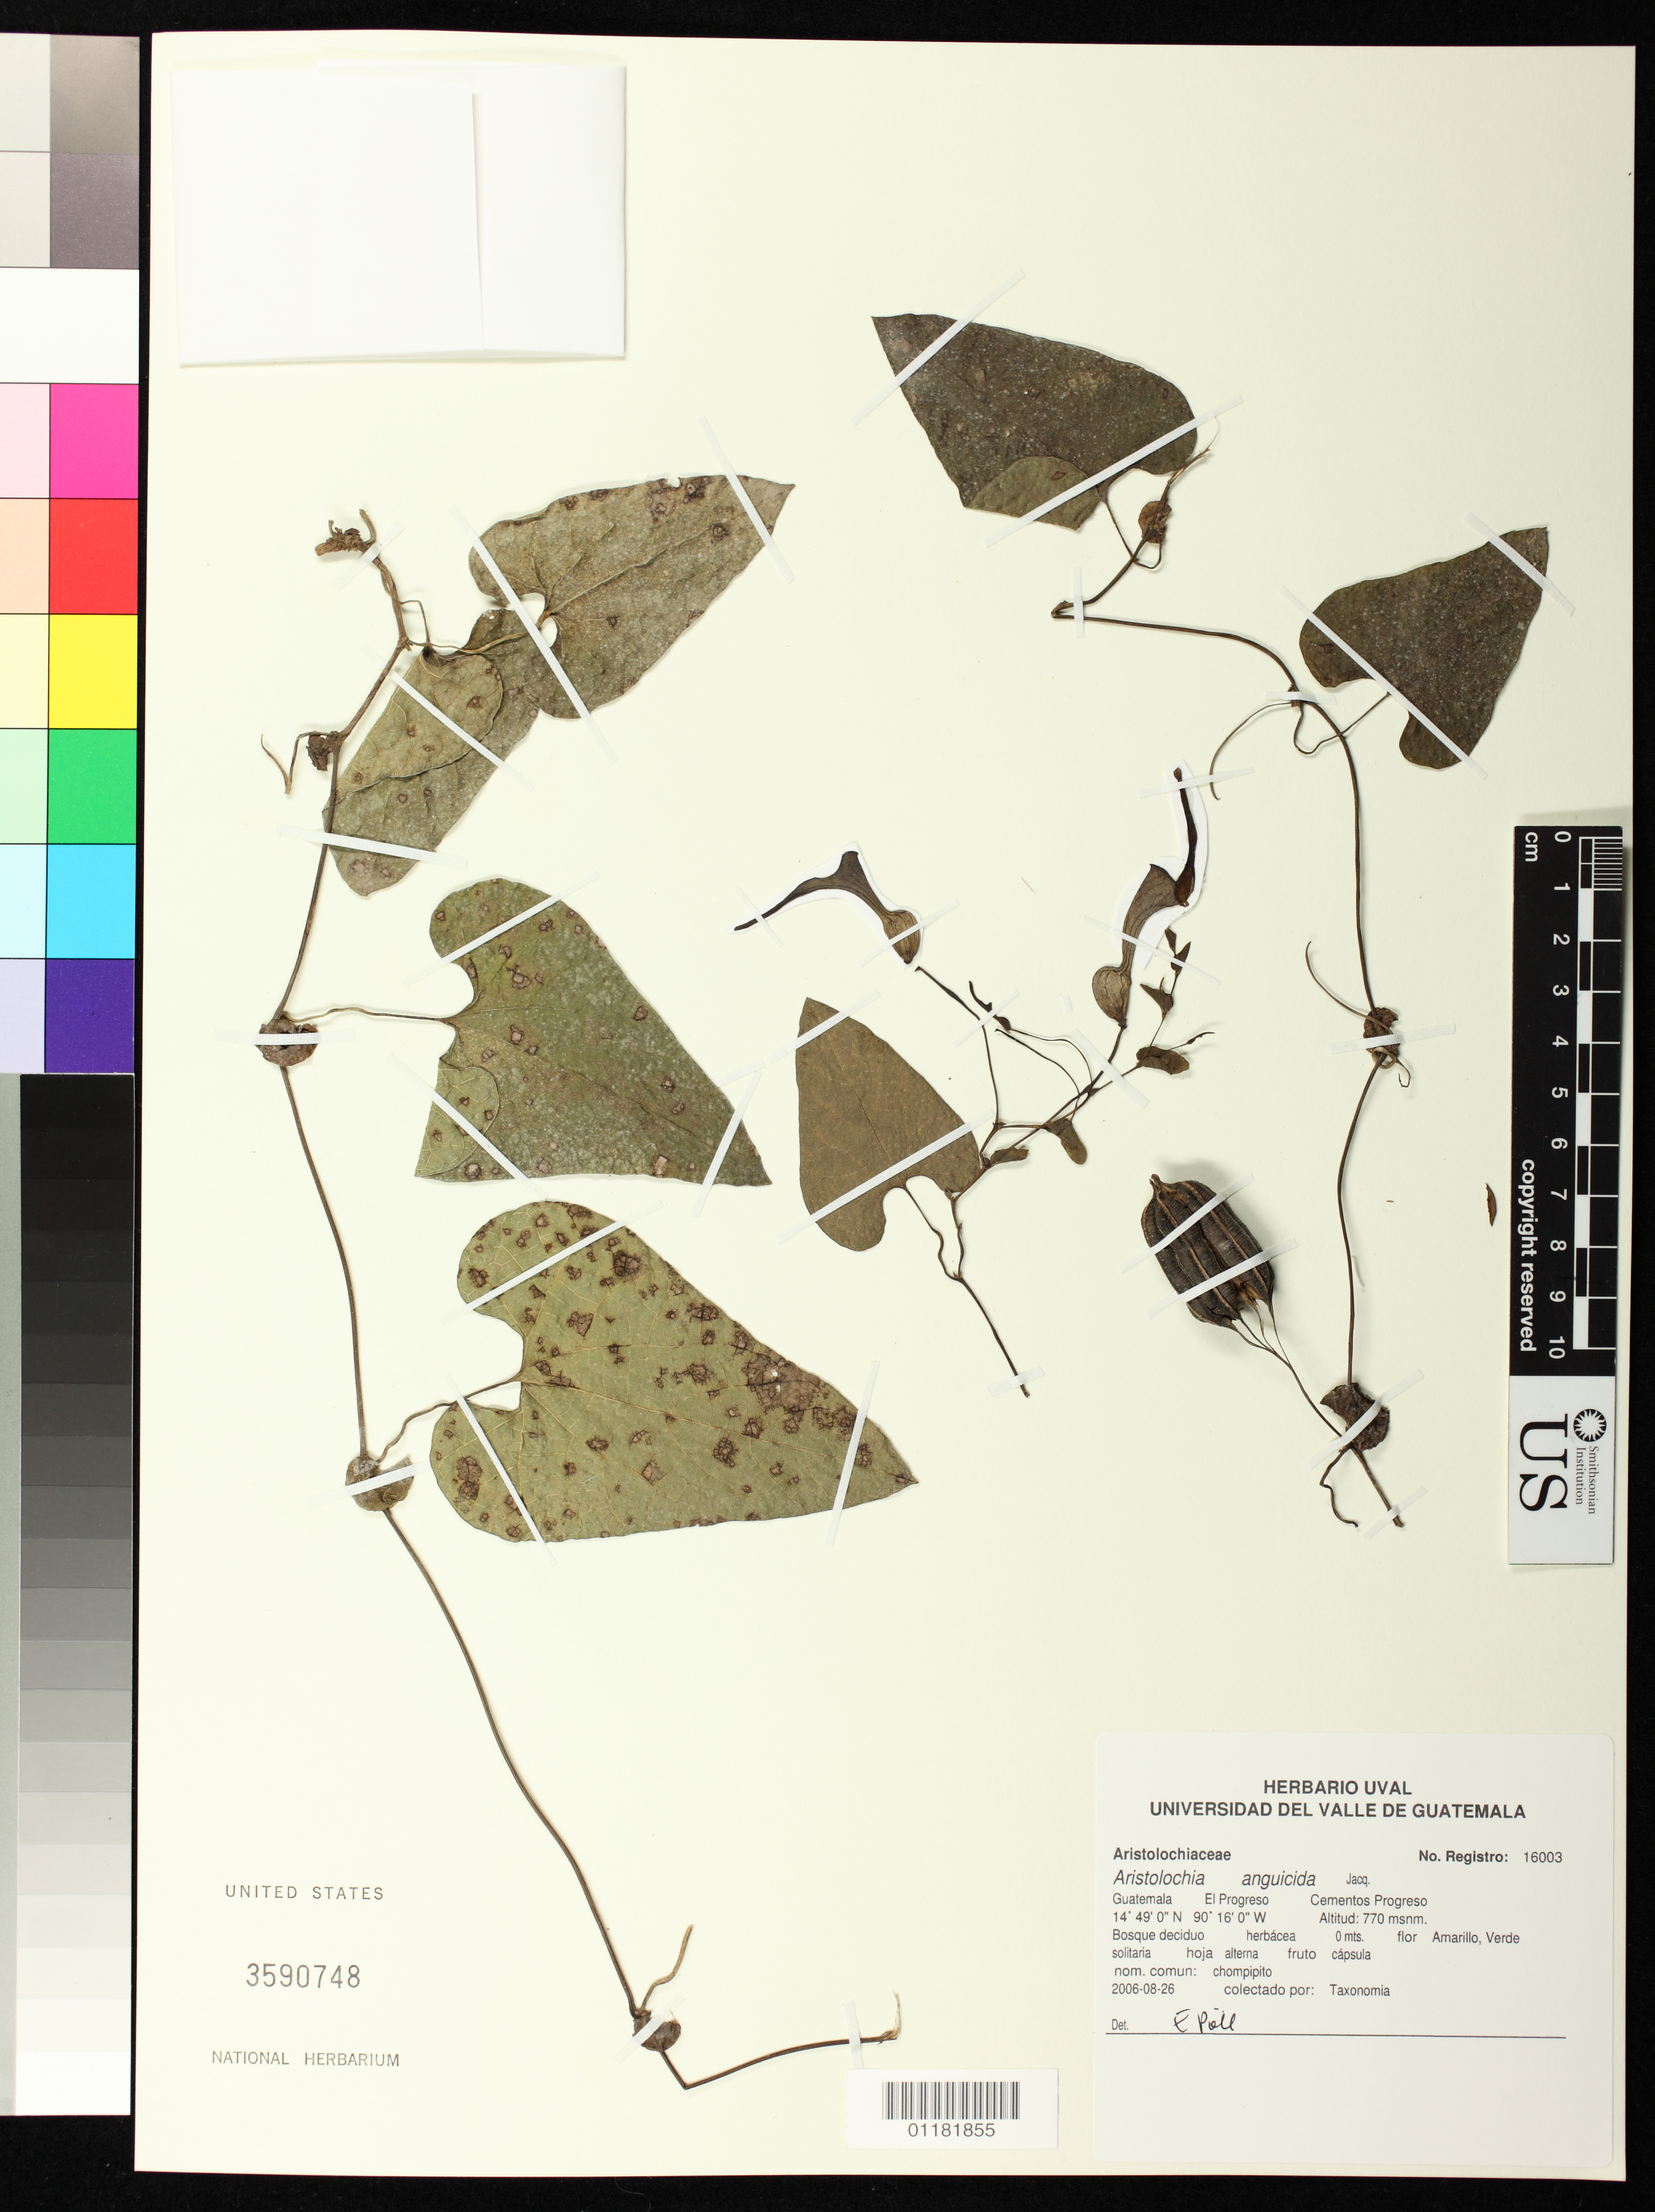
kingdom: Plantae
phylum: Tracheophyta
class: Magnoliopsida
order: Piperales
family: Aristolochiaceae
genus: Aristolochia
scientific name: Aristolochia anguicida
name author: Jacq.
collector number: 16003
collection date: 2006-08-26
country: Guatemala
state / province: El Progreso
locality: Cementos Progreso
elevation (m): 770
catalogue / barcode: US 3590748